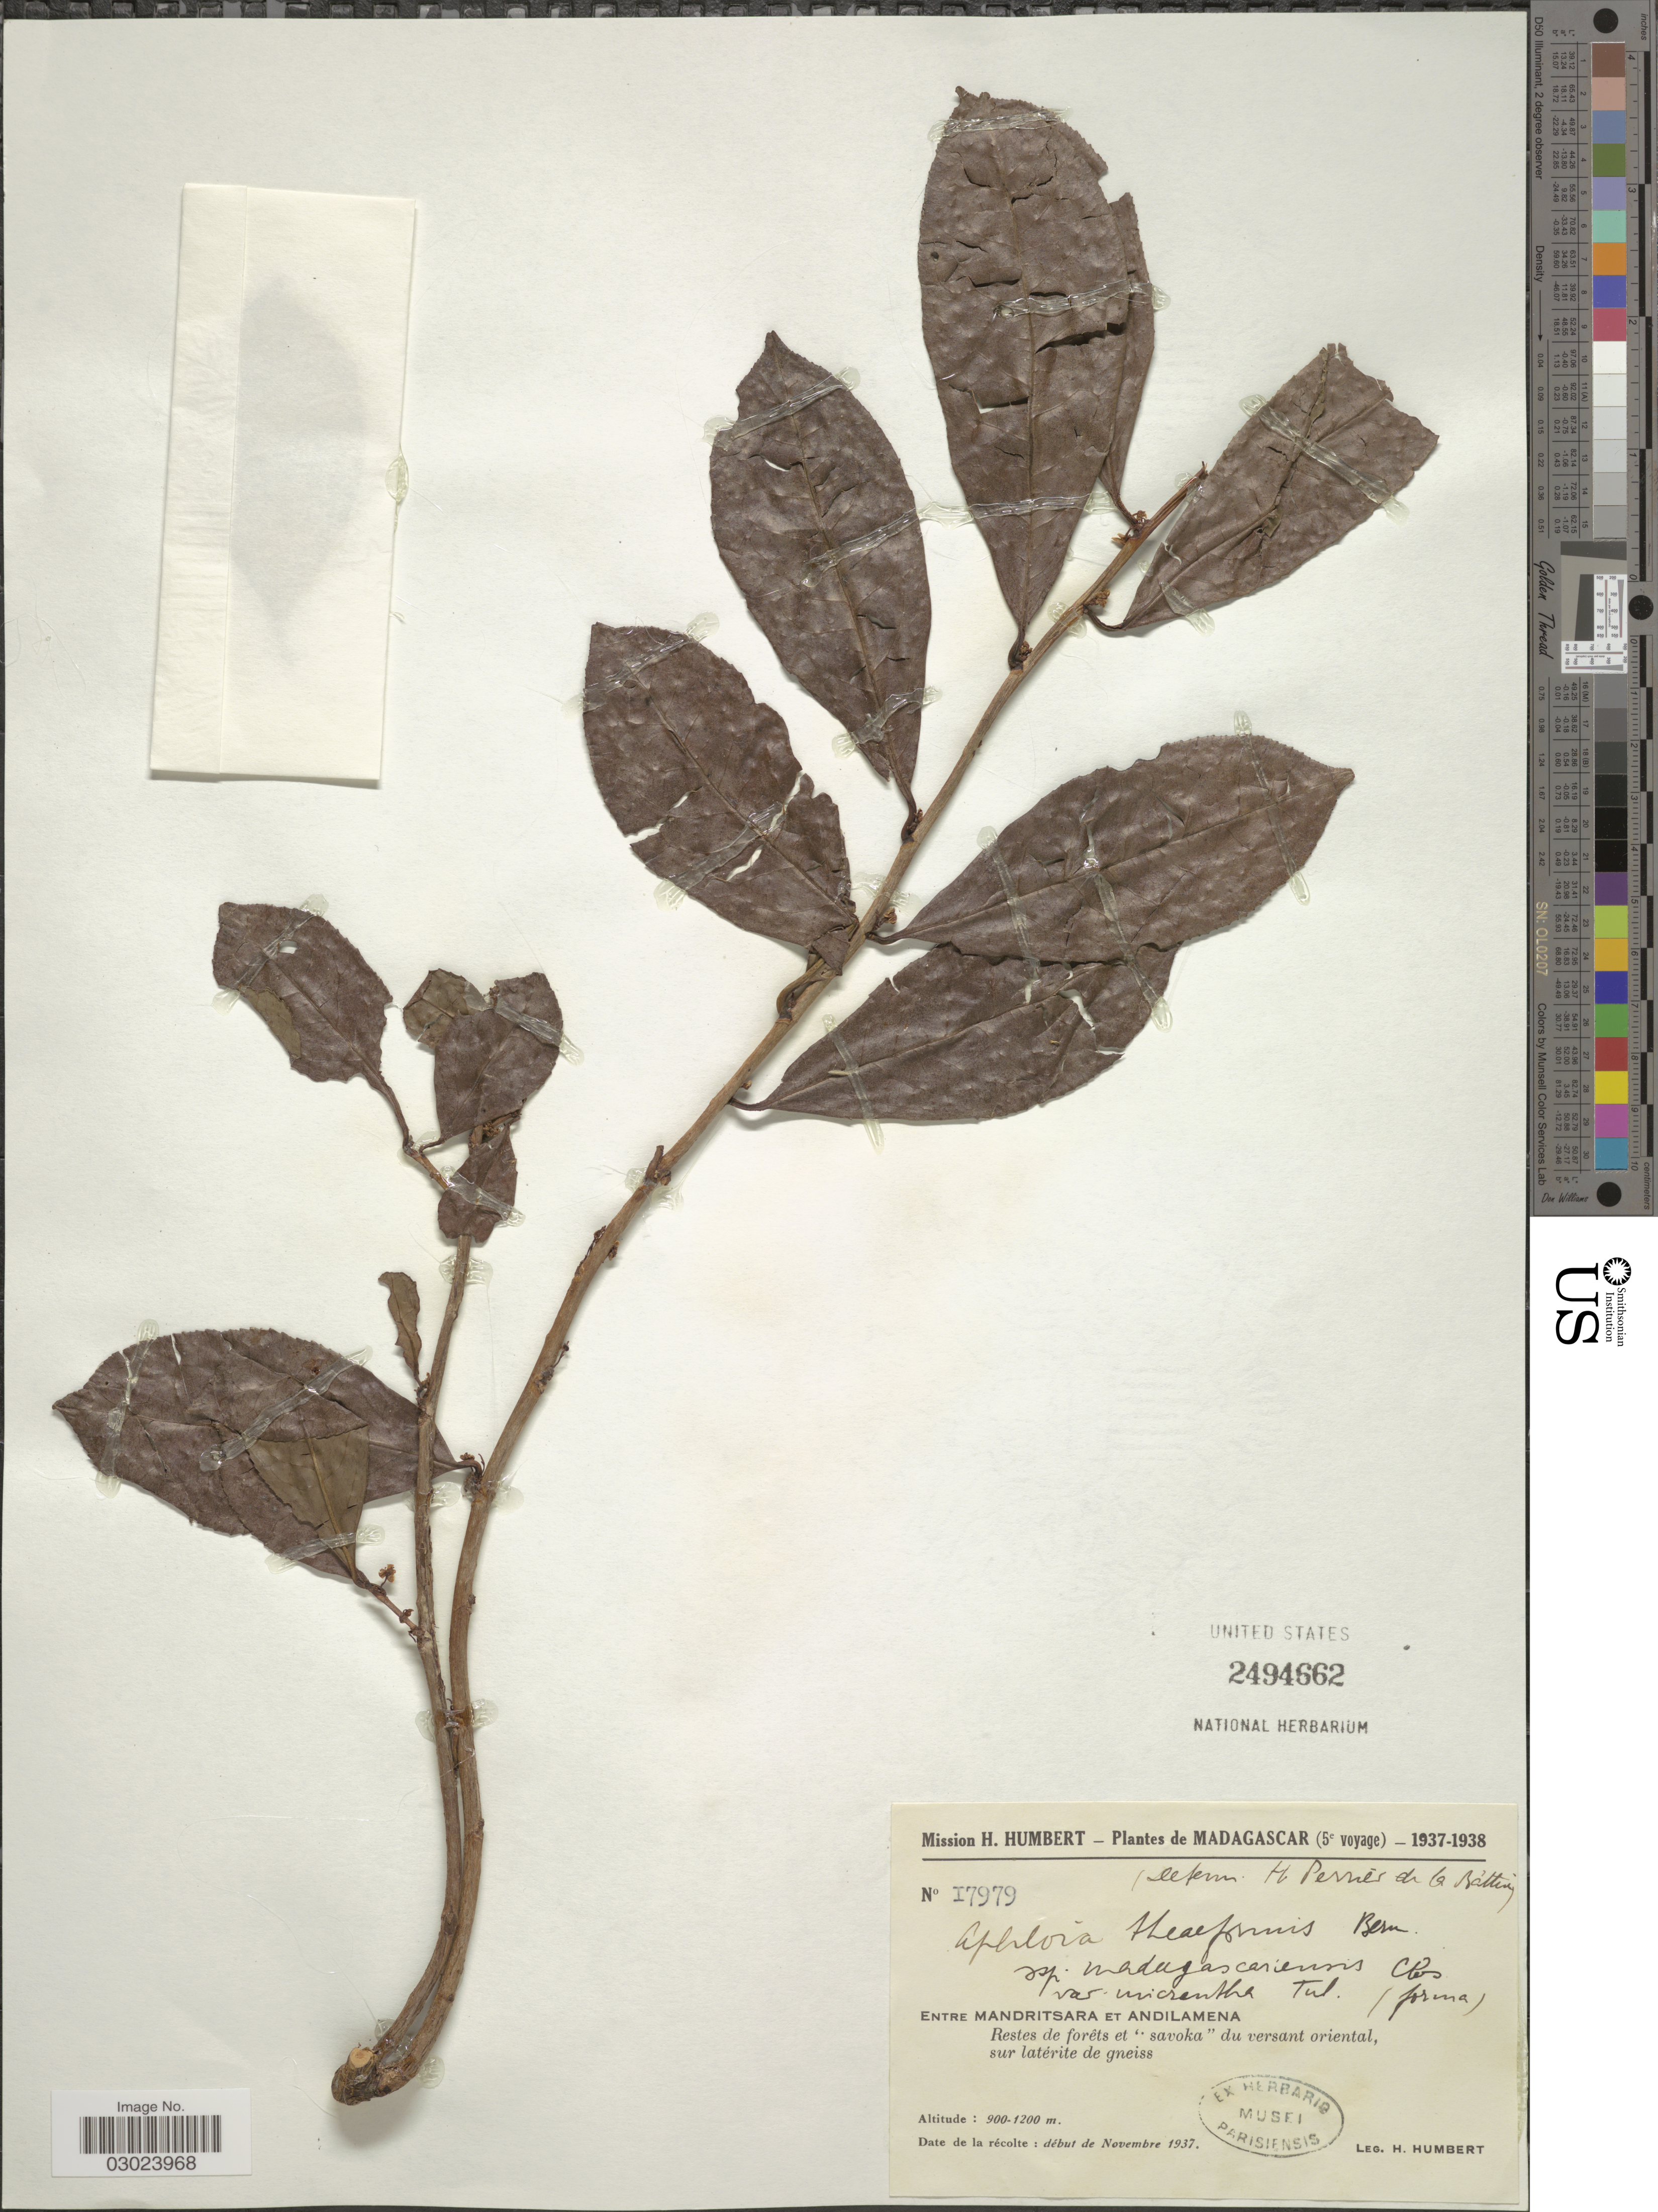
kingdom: Plantae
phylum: Tracheophyta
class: Magnoliopsida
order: Crossosomatales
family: Aphloiaceae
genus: Aphloia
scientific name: Aphloia theiformis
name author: (Vahl) Benn.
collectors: H. Humbert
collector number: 17979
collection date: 1937-11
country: Madagascar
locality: Entre Mandritsara et Andilamena.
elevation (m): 900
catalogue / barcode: US 2494662